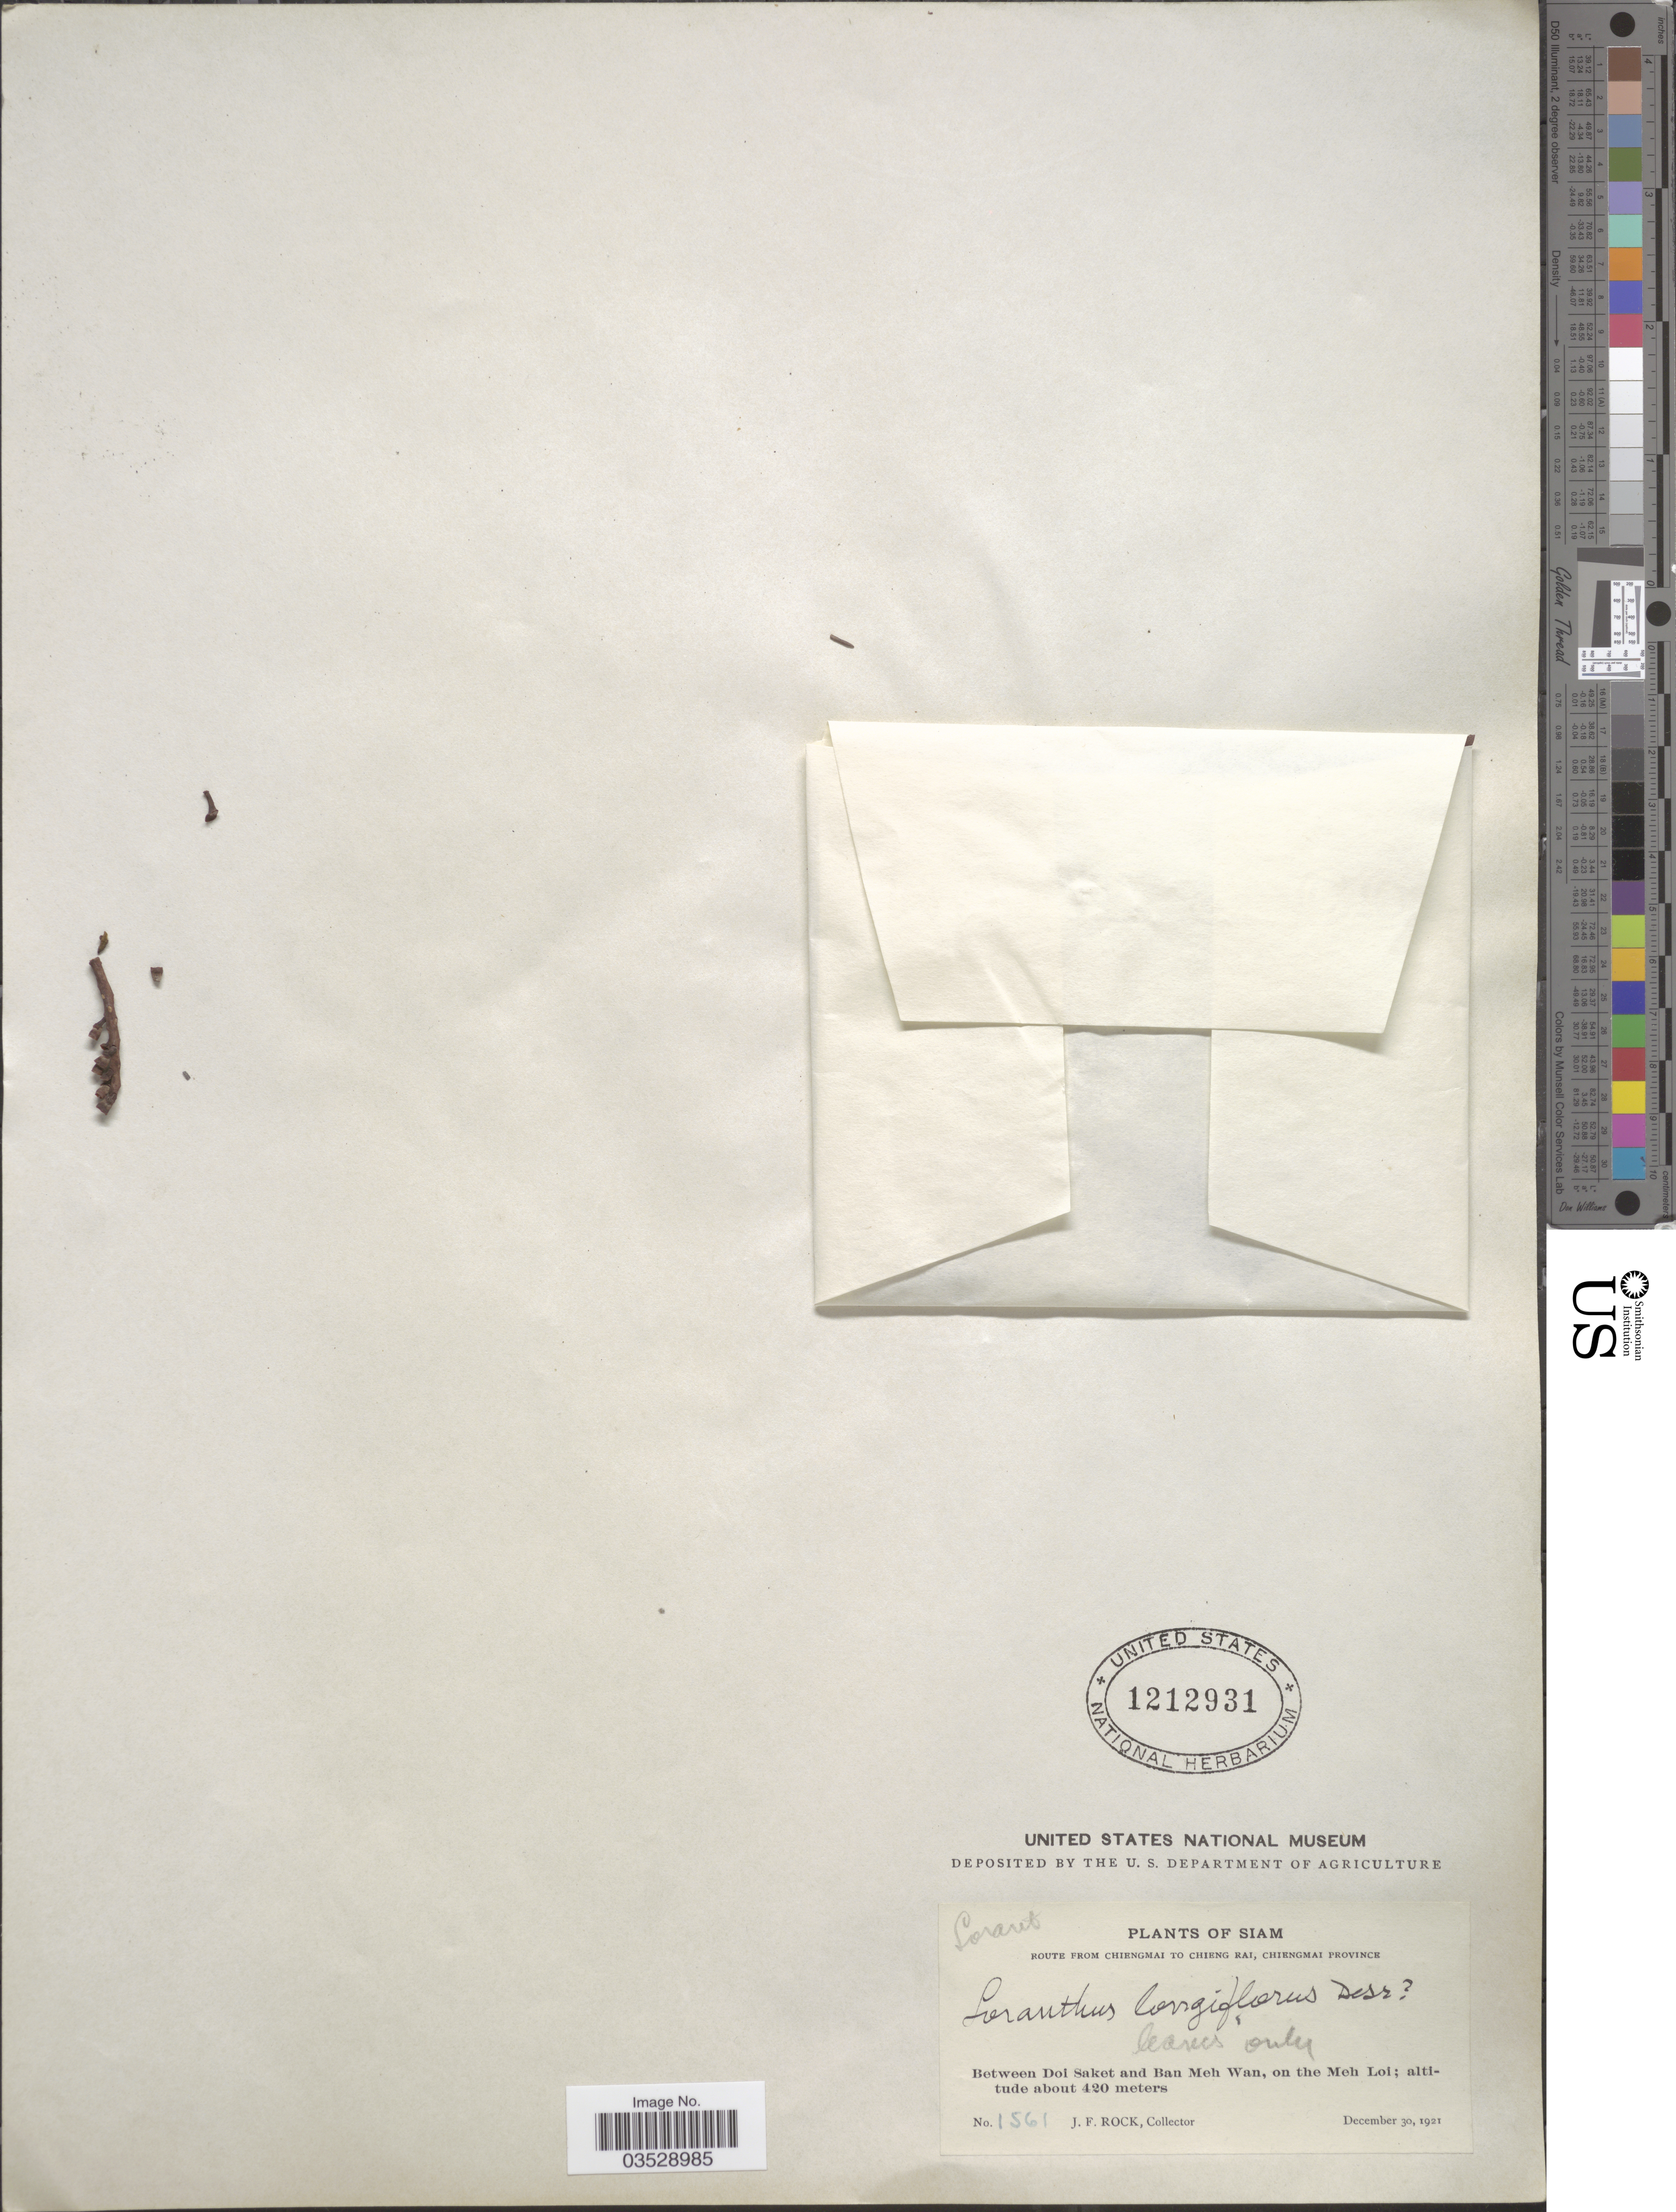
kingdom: Plantae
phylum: Tracheophyta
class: Magnoliopsida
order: Santalales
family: Loranthaceae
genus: Dendrophthoe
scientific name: Dendrophthoe falcata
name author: (L. f.) Ettingsh.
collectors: J. Rock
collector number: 1561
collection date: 1921-12-30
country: Thailand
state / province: Chiang Mai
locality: Siam. Route from Chiengmai to Chieng Rai, Chiengmai Province. Between Doi Saket and Ban Meh Wan, on the Meh Loi.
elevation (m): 420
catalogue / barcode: US 1212931